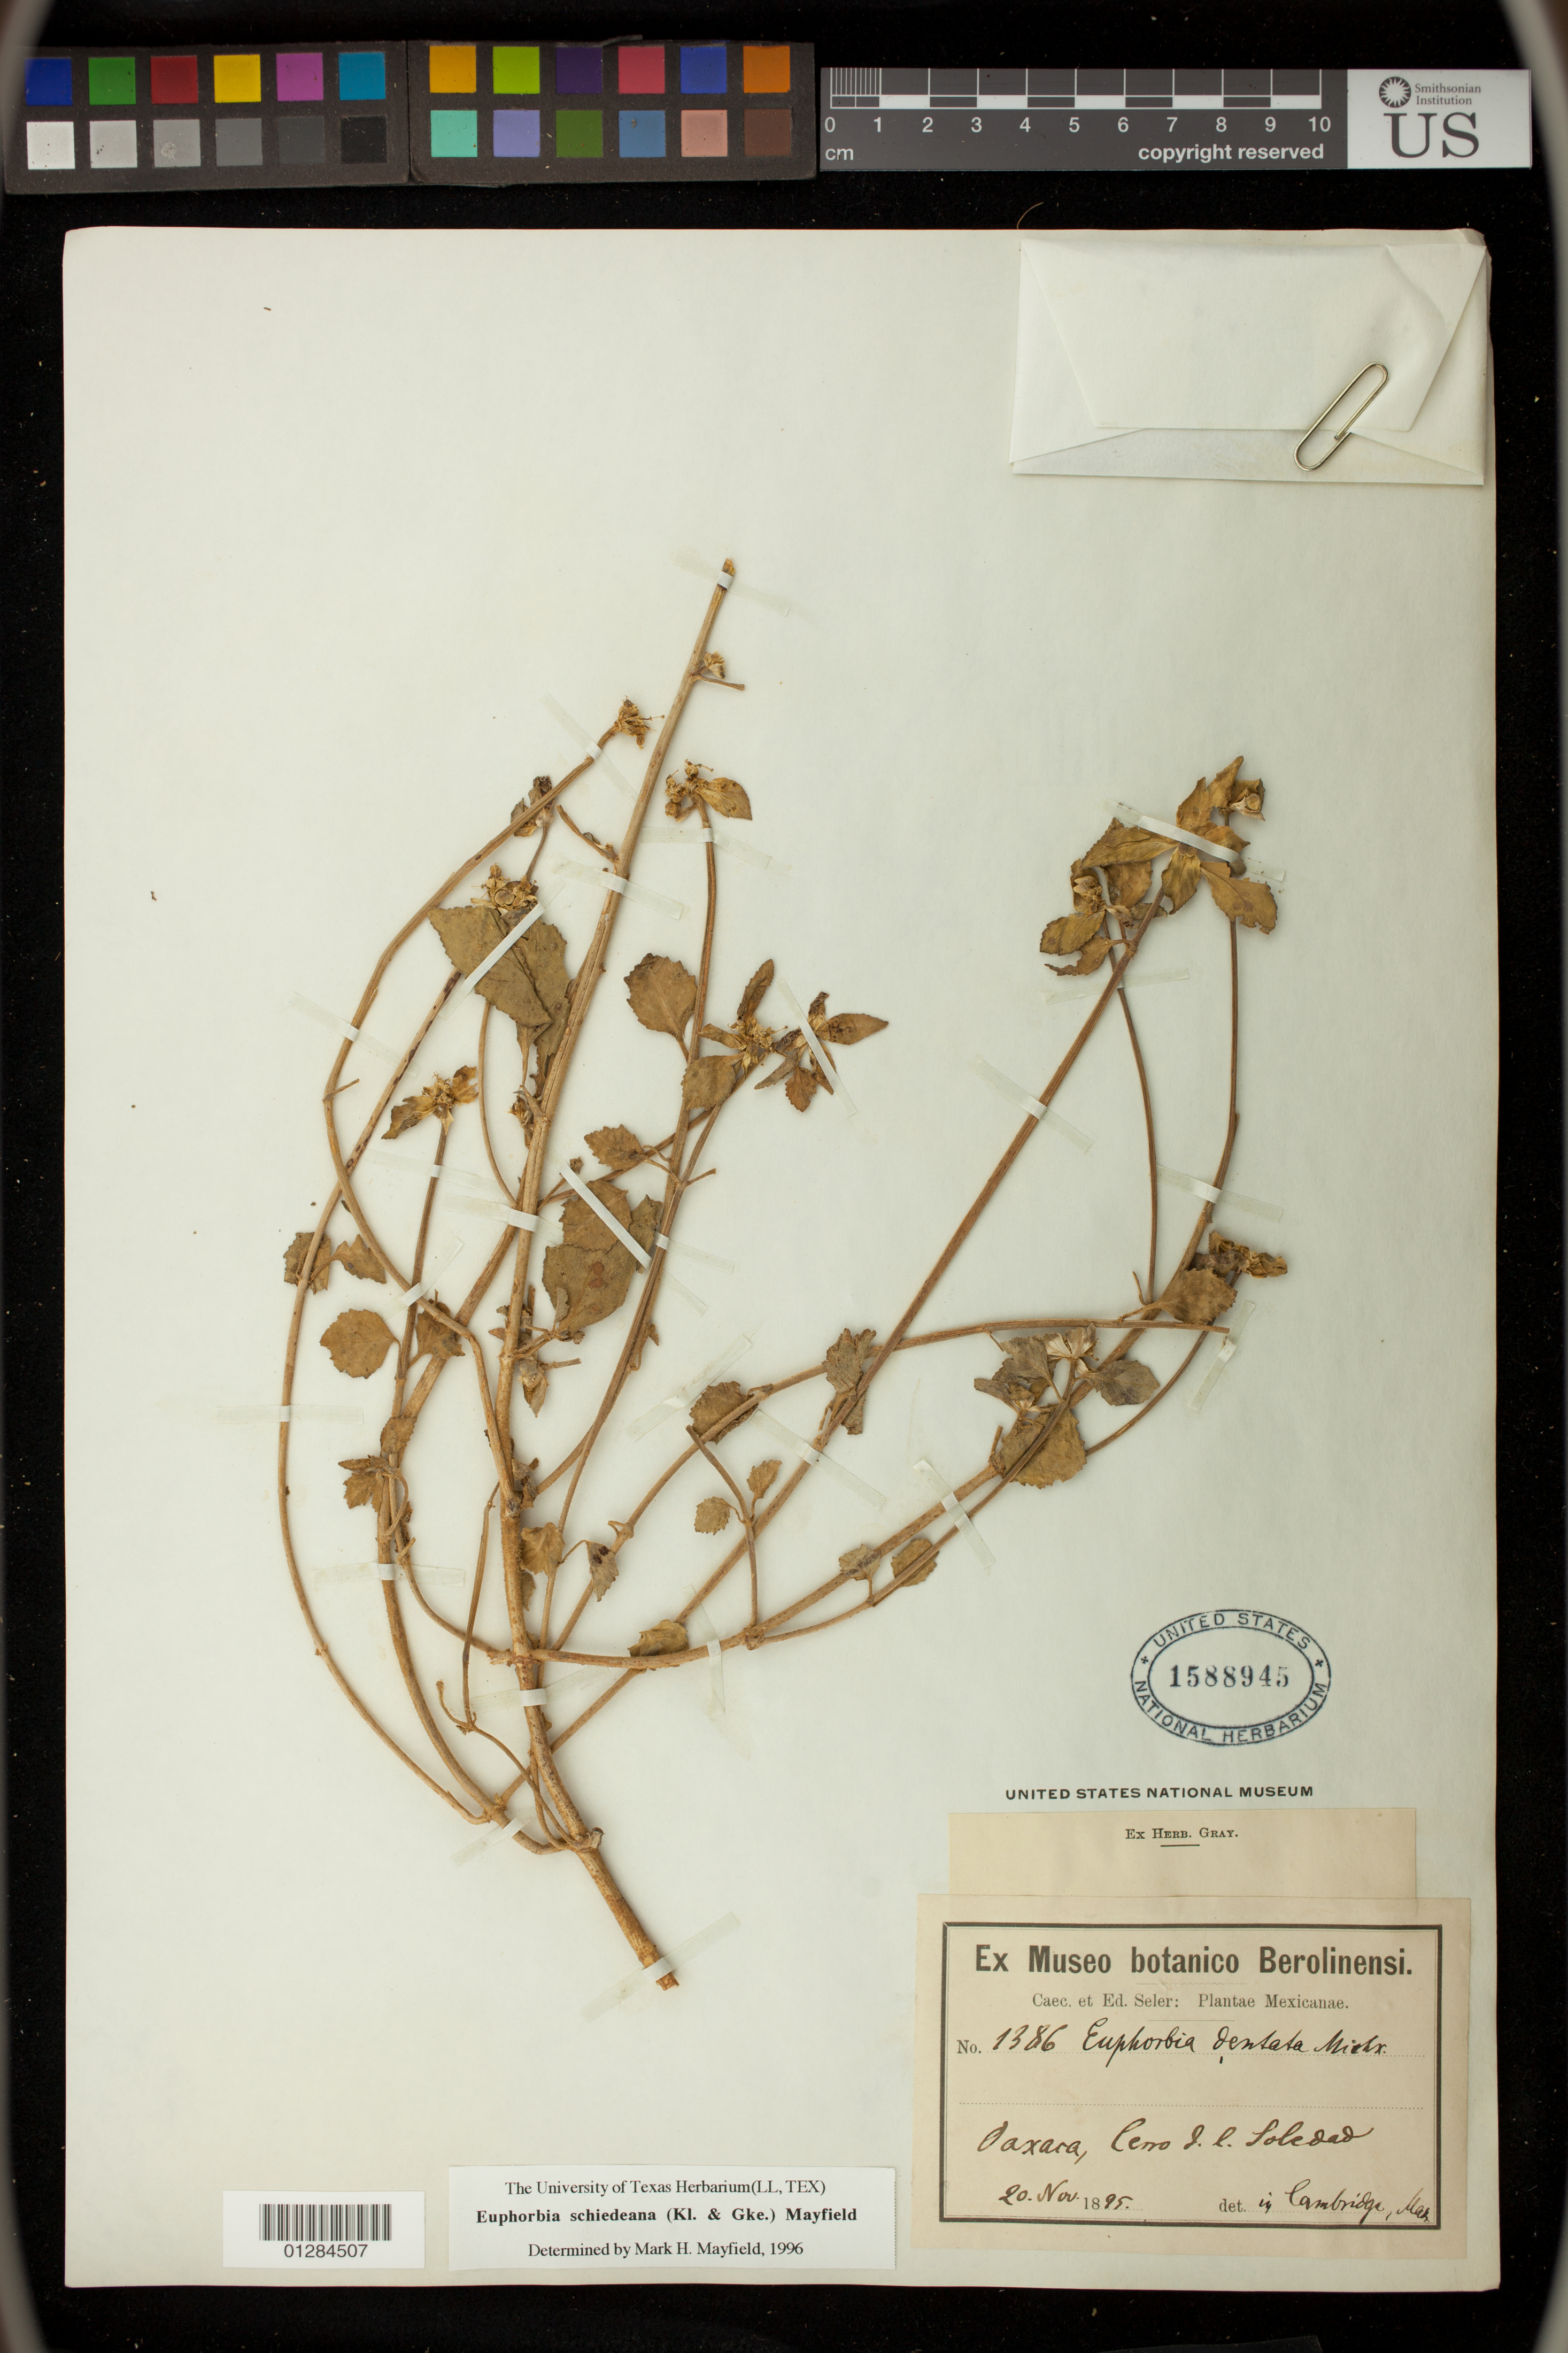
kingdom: Plantae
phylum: Tracheophyta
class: Magnoliopsida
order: Malpighiales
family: Euphorbiaceae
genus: Euphorbia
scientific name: Euphorbia schiedeana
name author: (Klotzsch & Garcke) Mayfield ex C. Nelson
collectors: C. Seler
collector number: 1386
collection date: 1895-11-20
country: Mexico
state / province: Oaxaca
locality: Cerro J. L. Soledad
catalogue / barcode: US 1588945